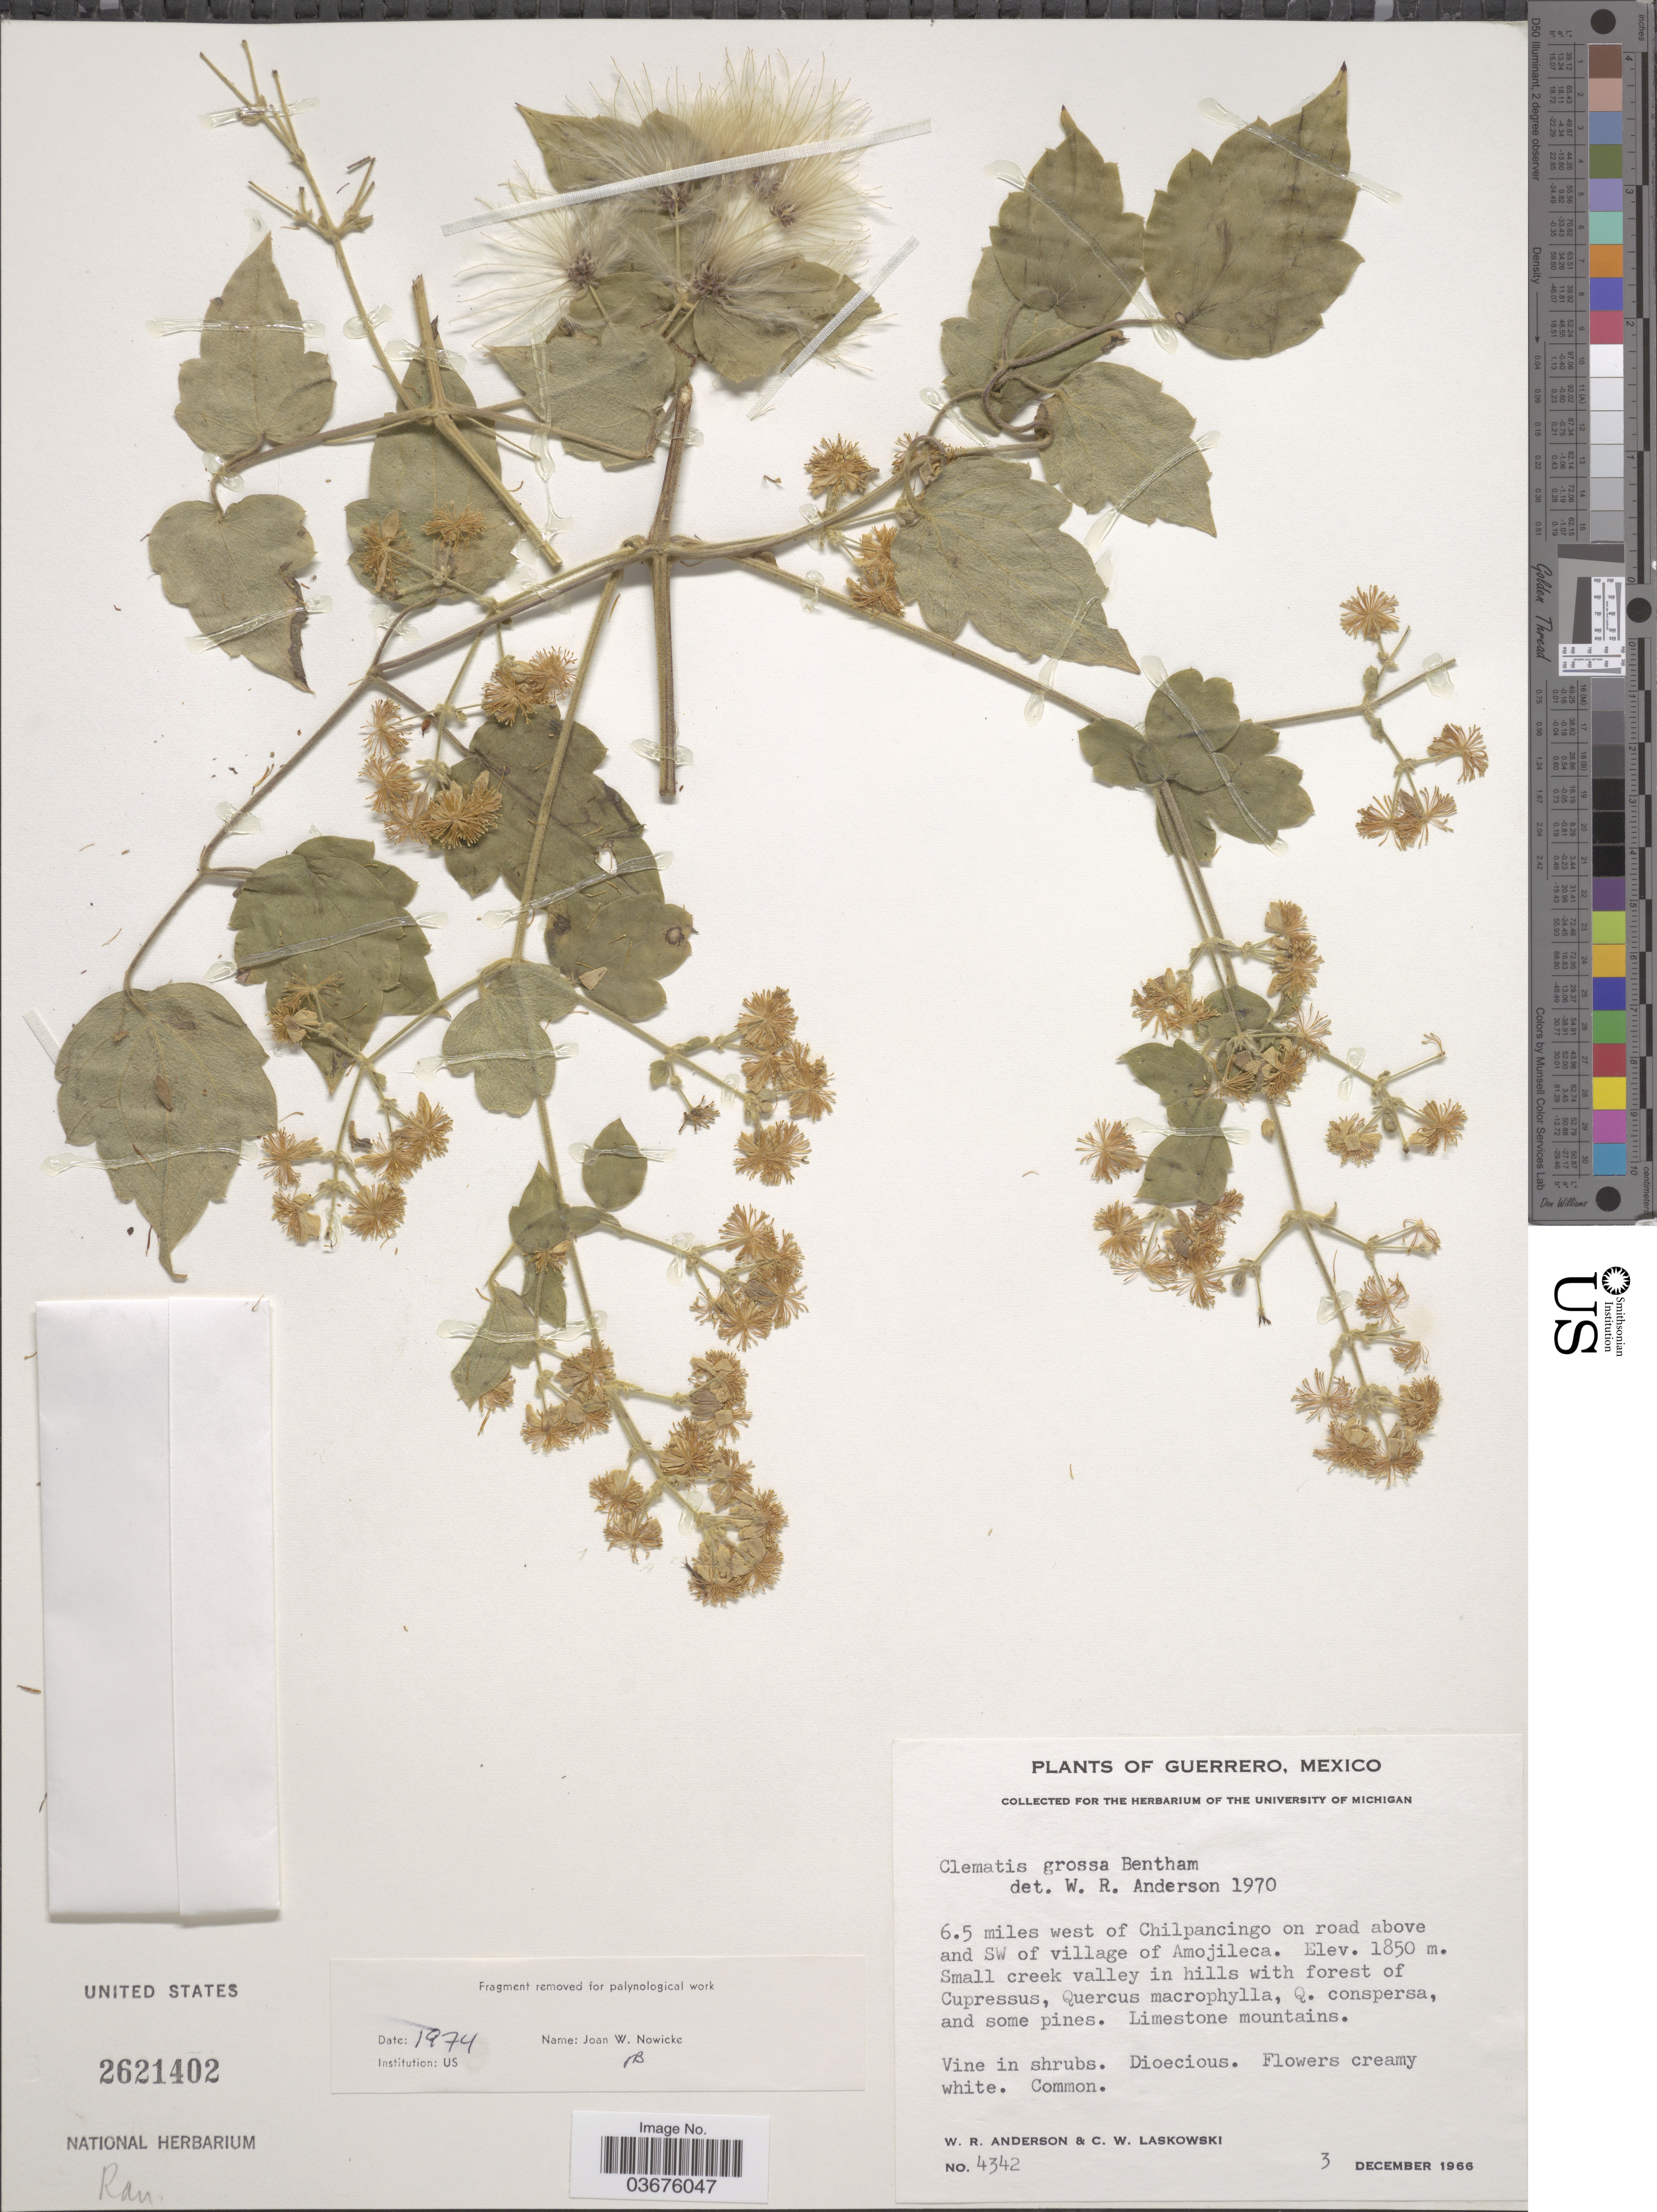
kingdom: Plantae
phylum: Tracheophyta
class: Magnoliopsida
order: Ranunculales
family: Ranunculaceae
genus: Clematis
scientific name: Clematis grossa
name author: Benth.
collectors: W. Anderson & C. Laskowski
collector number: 4342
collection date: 1966-12-03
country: Mexico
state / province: Guerrero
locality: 6.5 miles west of Chilpancingo on road above and SW of village of Amojileca.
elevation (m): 1850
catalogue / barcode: US 2621402